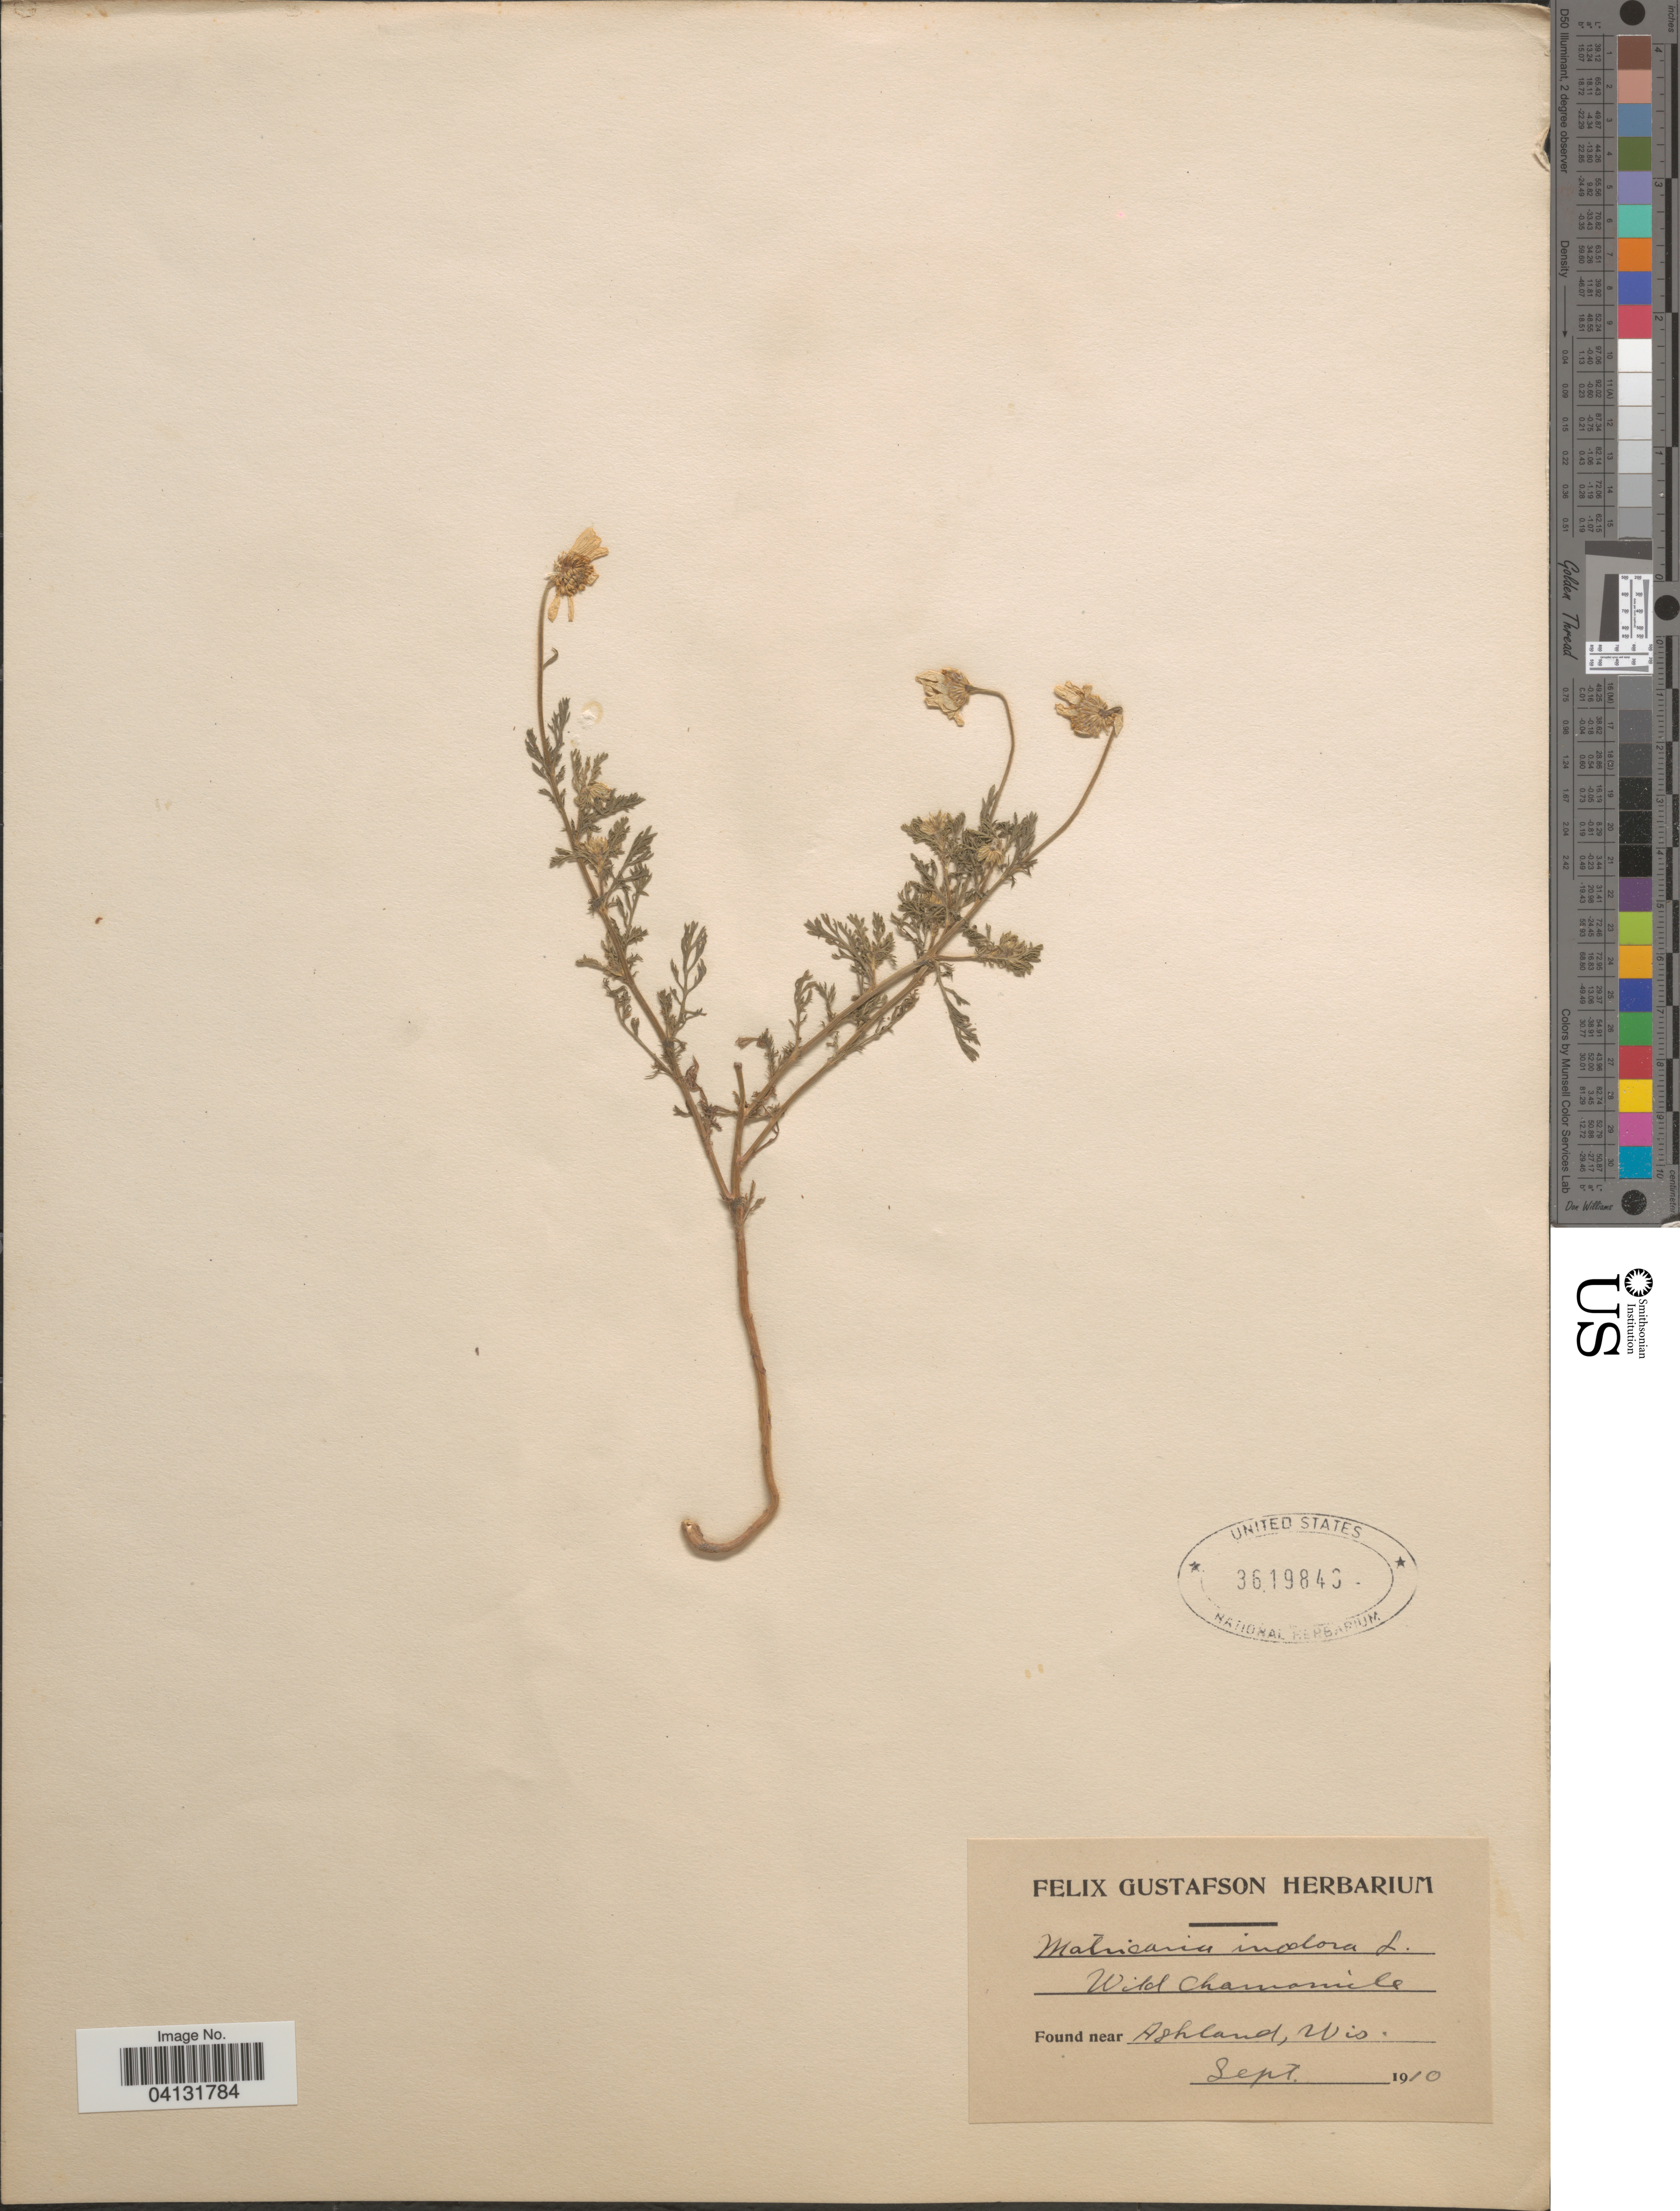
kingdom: Plantae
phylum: Tracheophyta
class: Magnoliopsida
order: Asterales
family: Asteraceae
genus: Matricaria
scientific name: Matricaria inodora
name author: L.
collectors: ex herb. Felix Gustafson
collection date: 1910-09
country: United States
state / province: Wisconsin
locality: Ashland.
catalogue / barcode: US 3619843